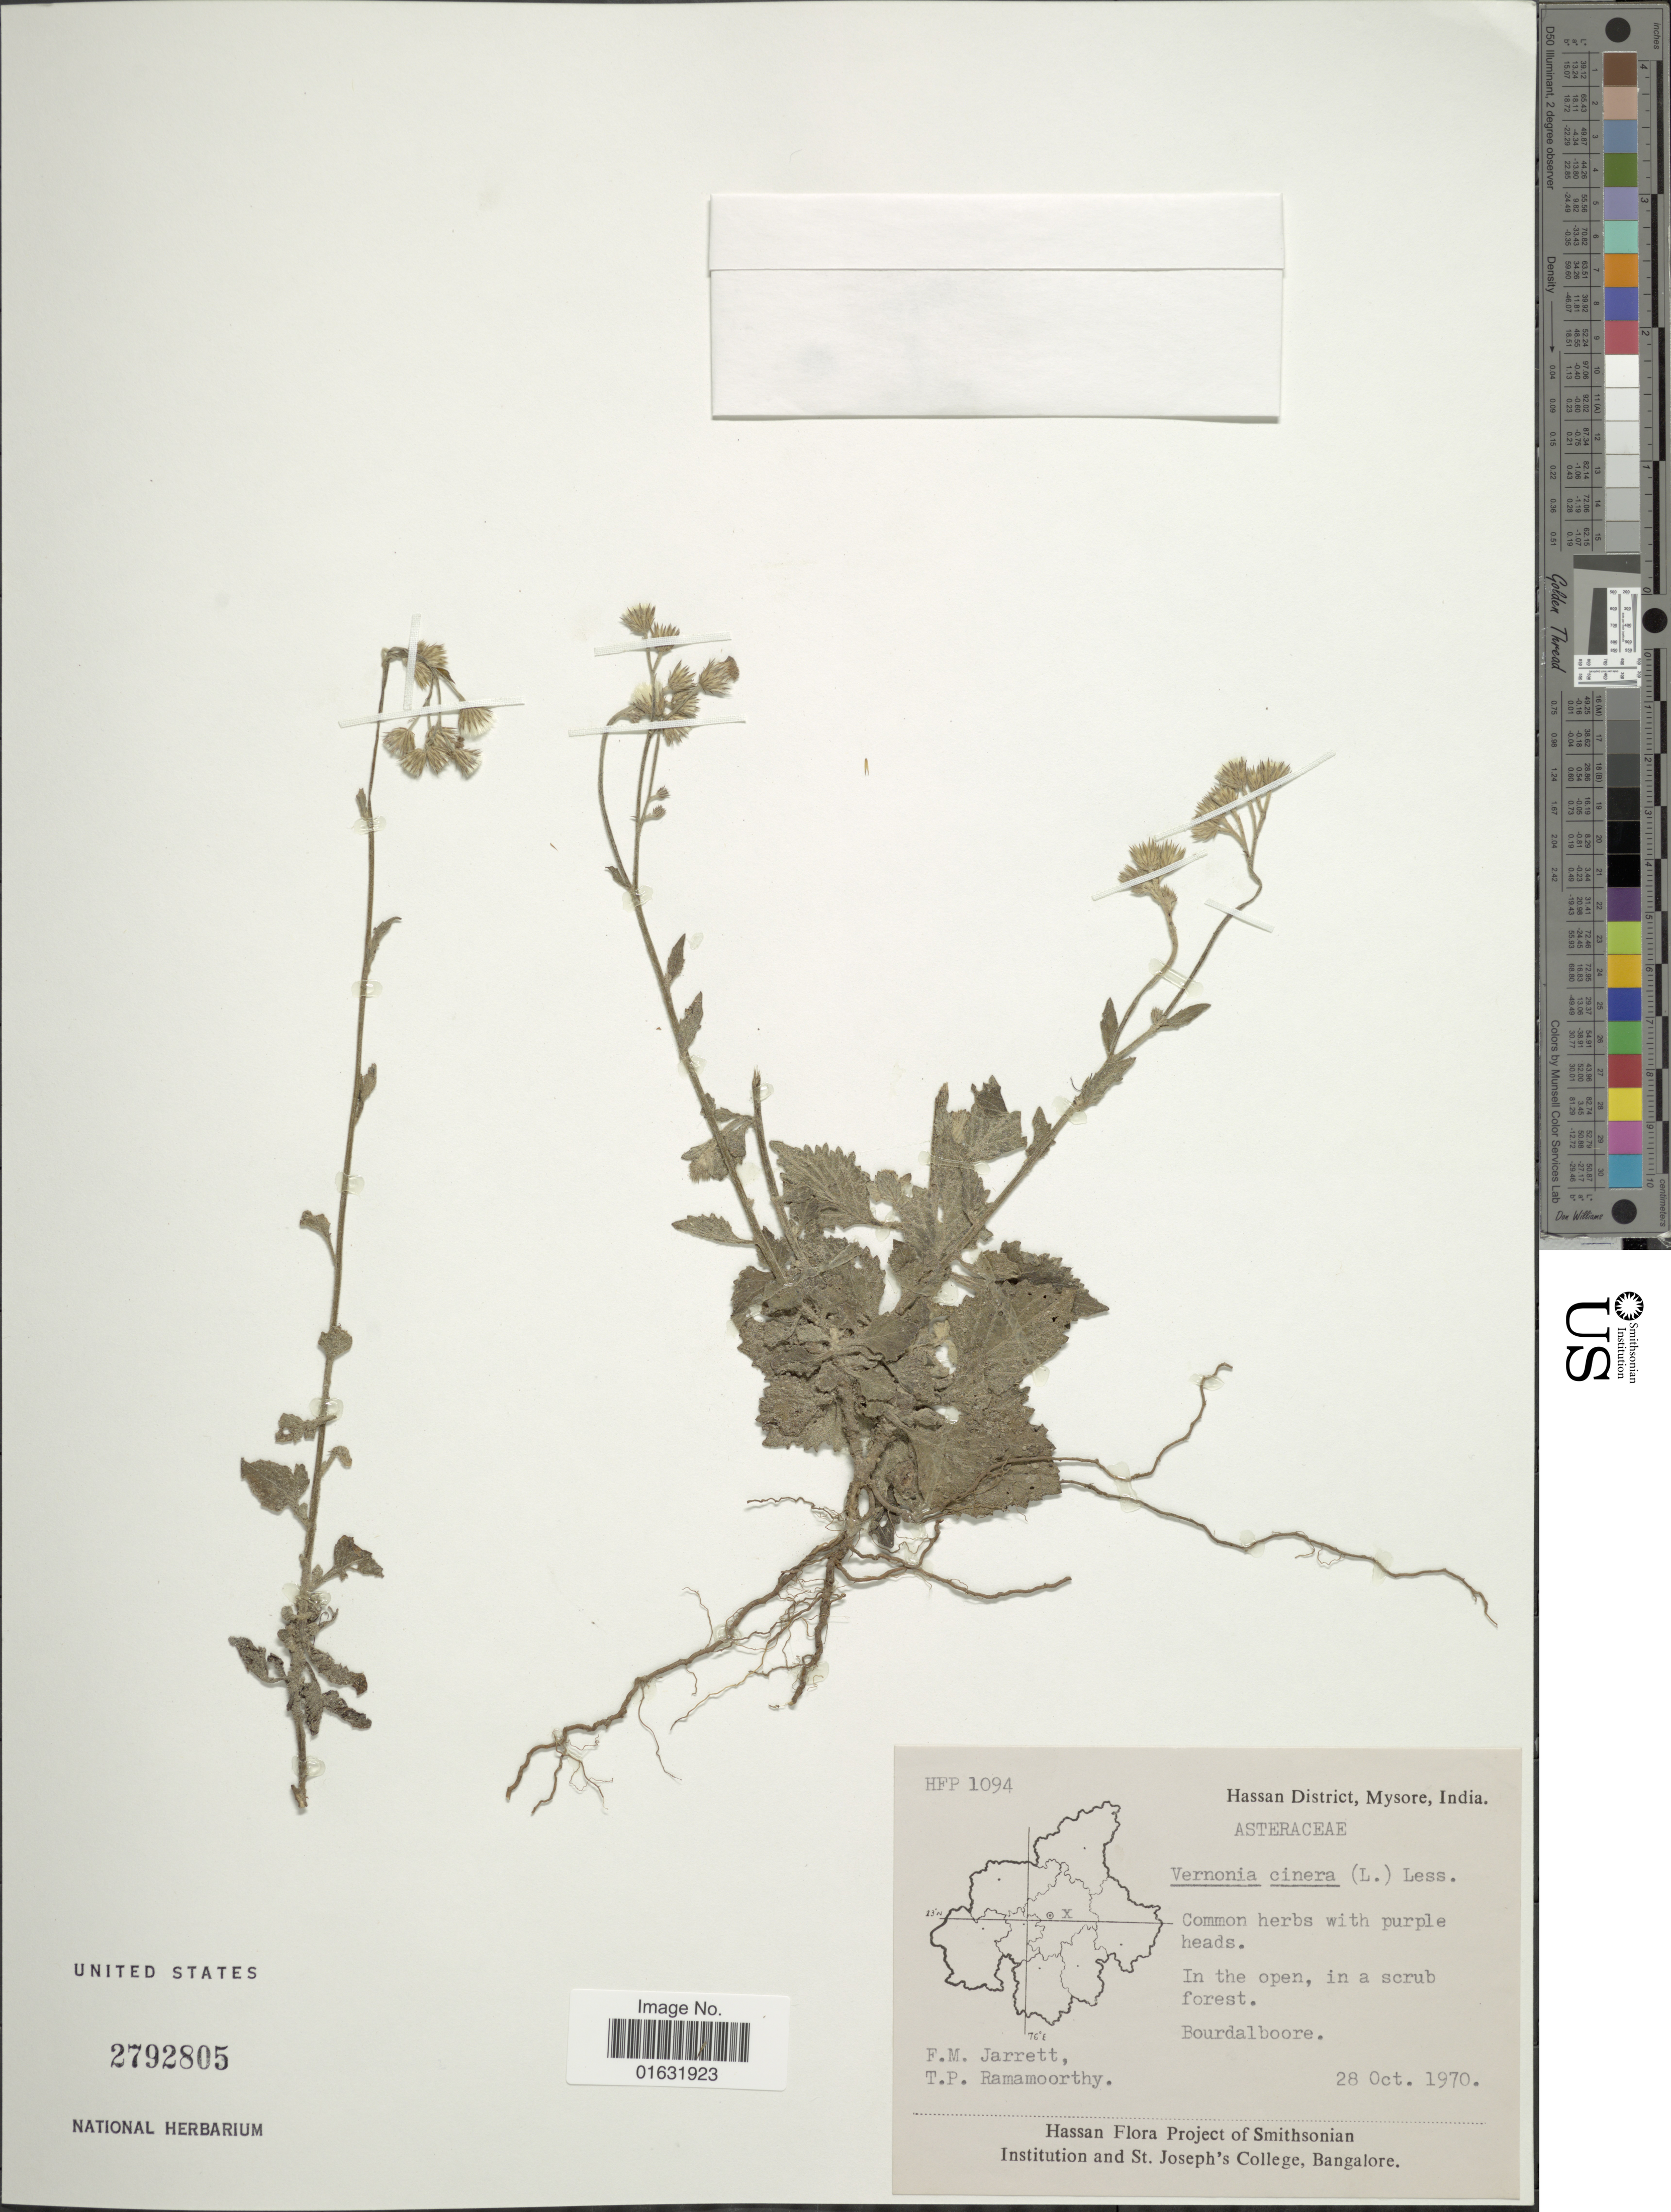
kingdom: Plantae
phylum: Tracheophyta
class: Magnoliopsida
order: Asterales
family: Asteraceae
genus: Cyanthillium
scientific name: Cyanthillium cinereum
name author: (L.) H. Rob.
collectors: F. M. Jarrett & T. P. Ramamoorthy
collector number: HFP 1094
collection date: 1970-10-28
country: India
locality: Hassan District, Mysore, Bourdalboore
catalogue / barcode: US 2792805